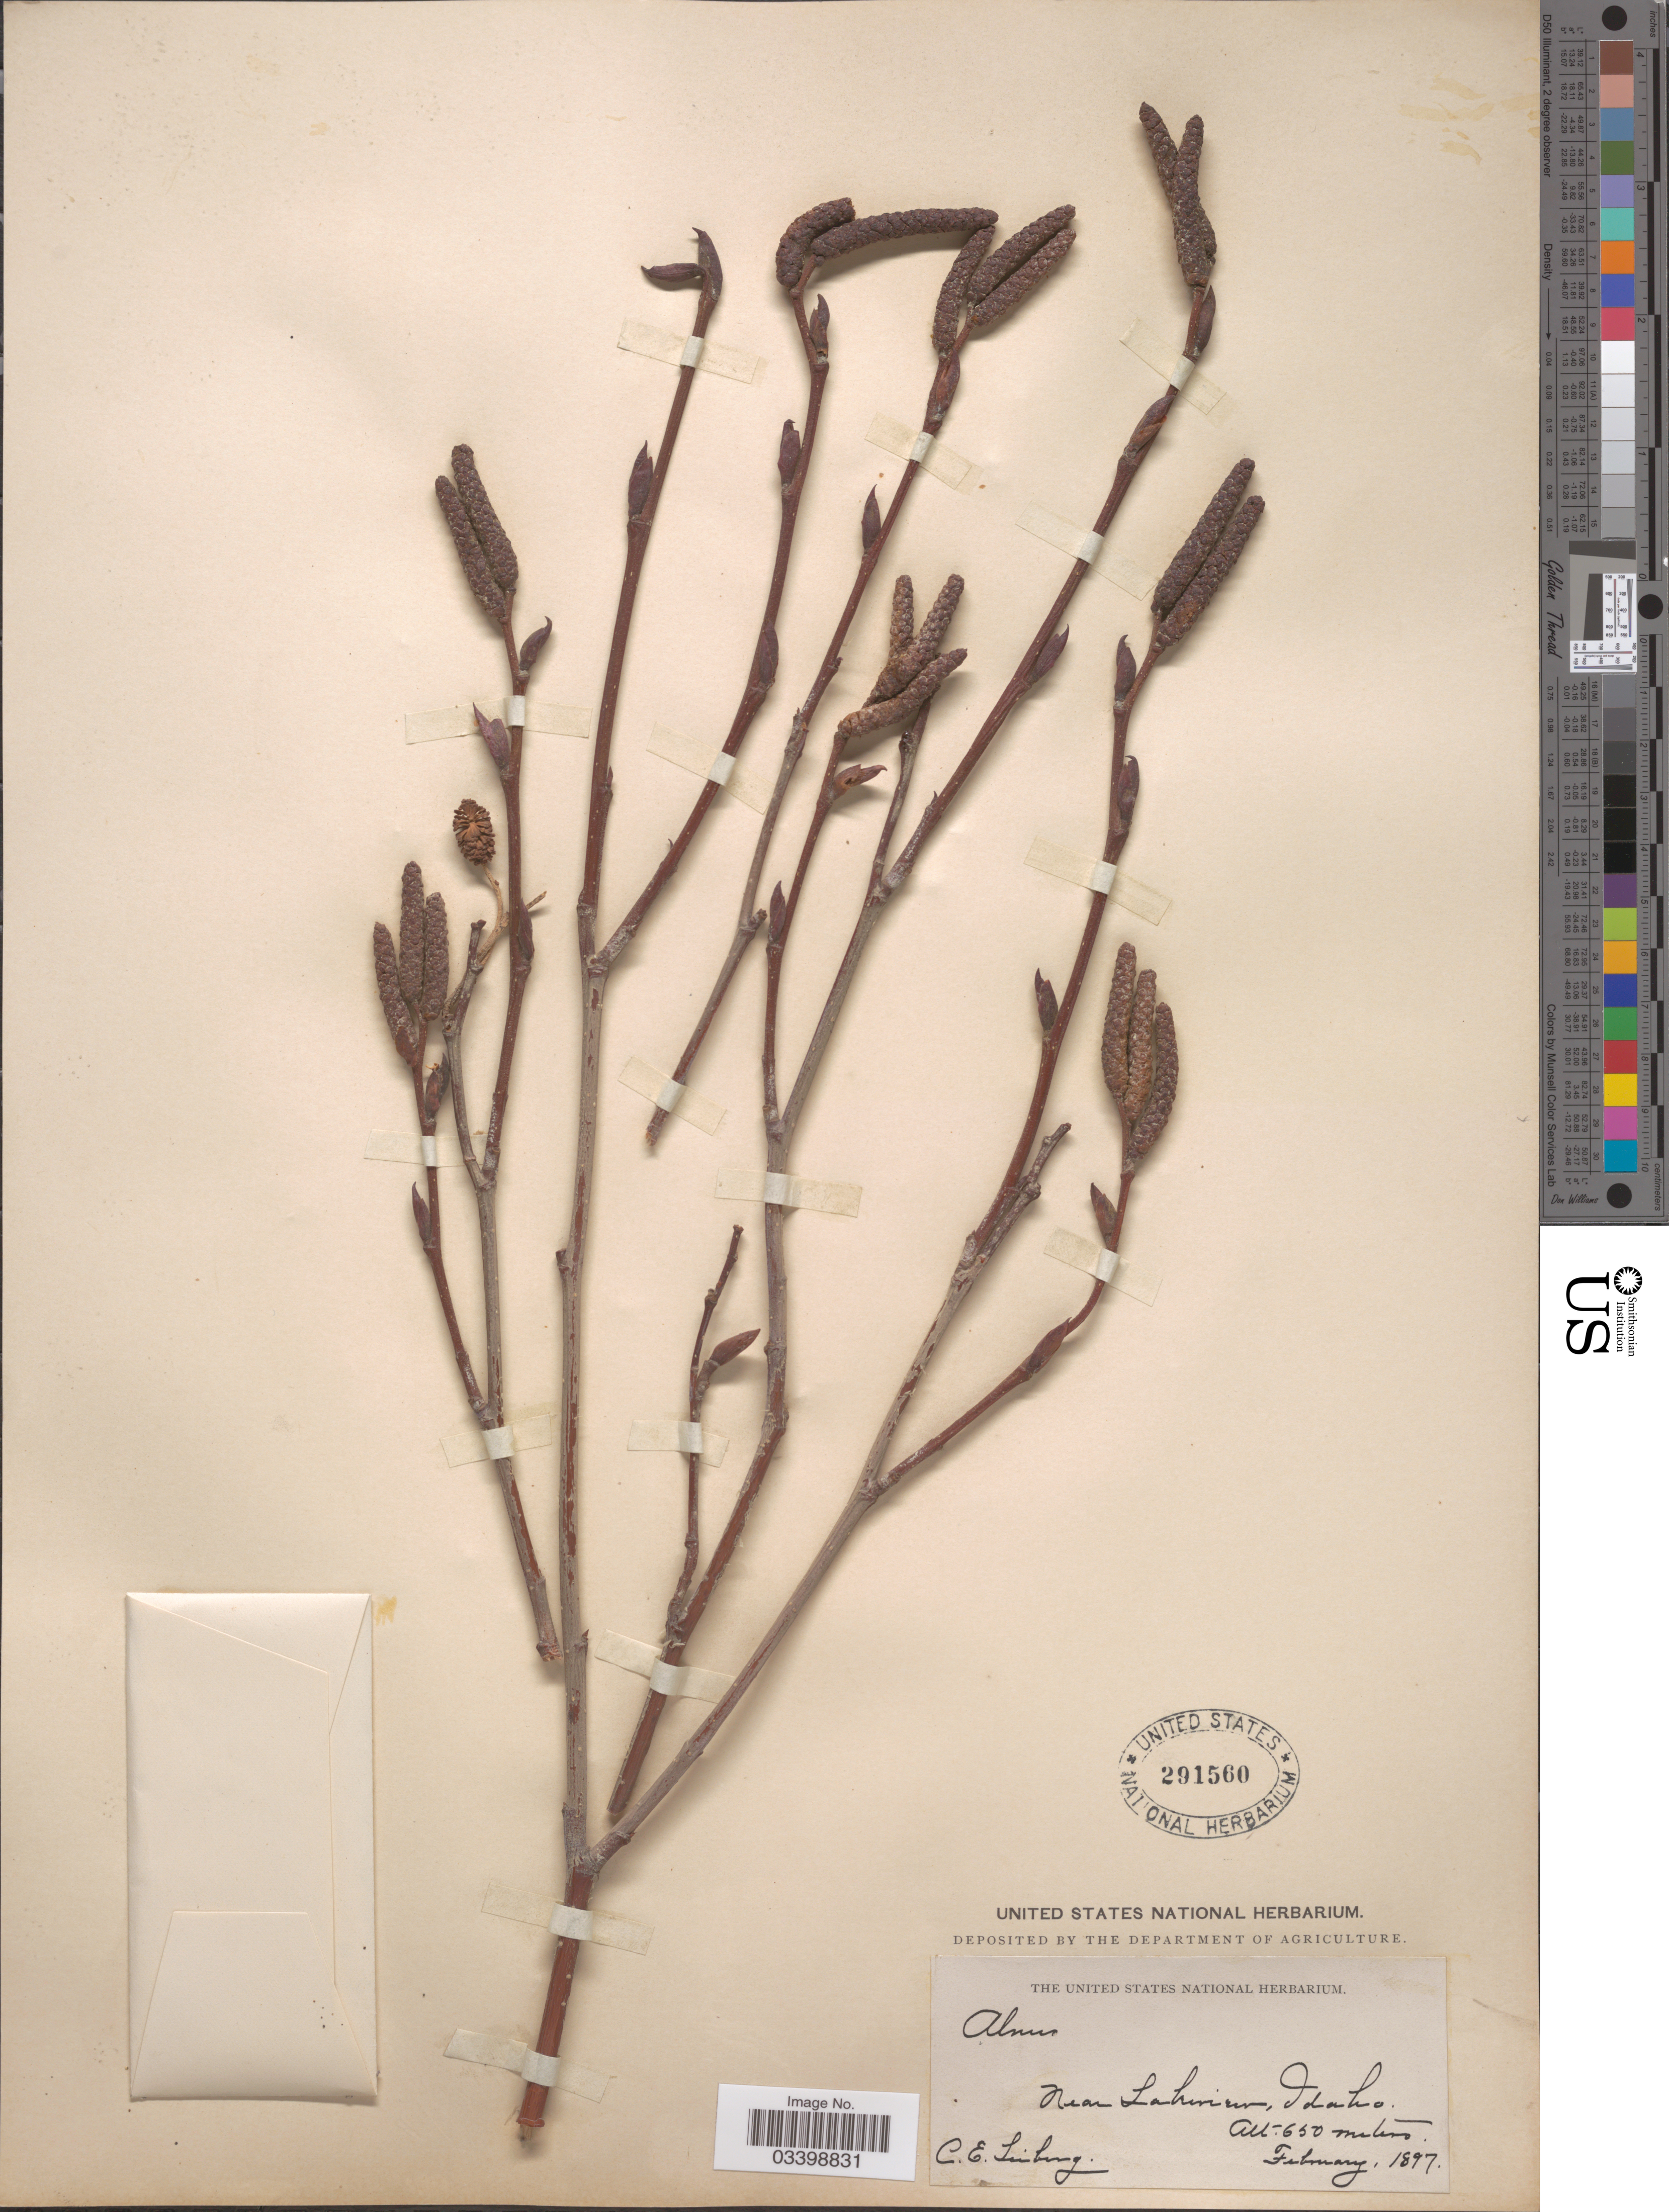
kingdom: Plantae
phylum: Tracheophyta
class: Magnoliopsida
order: Fagales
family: Betulaceae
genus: Alnus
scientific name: Alnus viridis subsp. sinuata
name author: Regel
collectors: C. Leiberg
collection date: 1897-02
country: United States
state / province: Idaho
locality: Near Lakeview.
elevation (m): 650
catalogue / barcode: US 291560